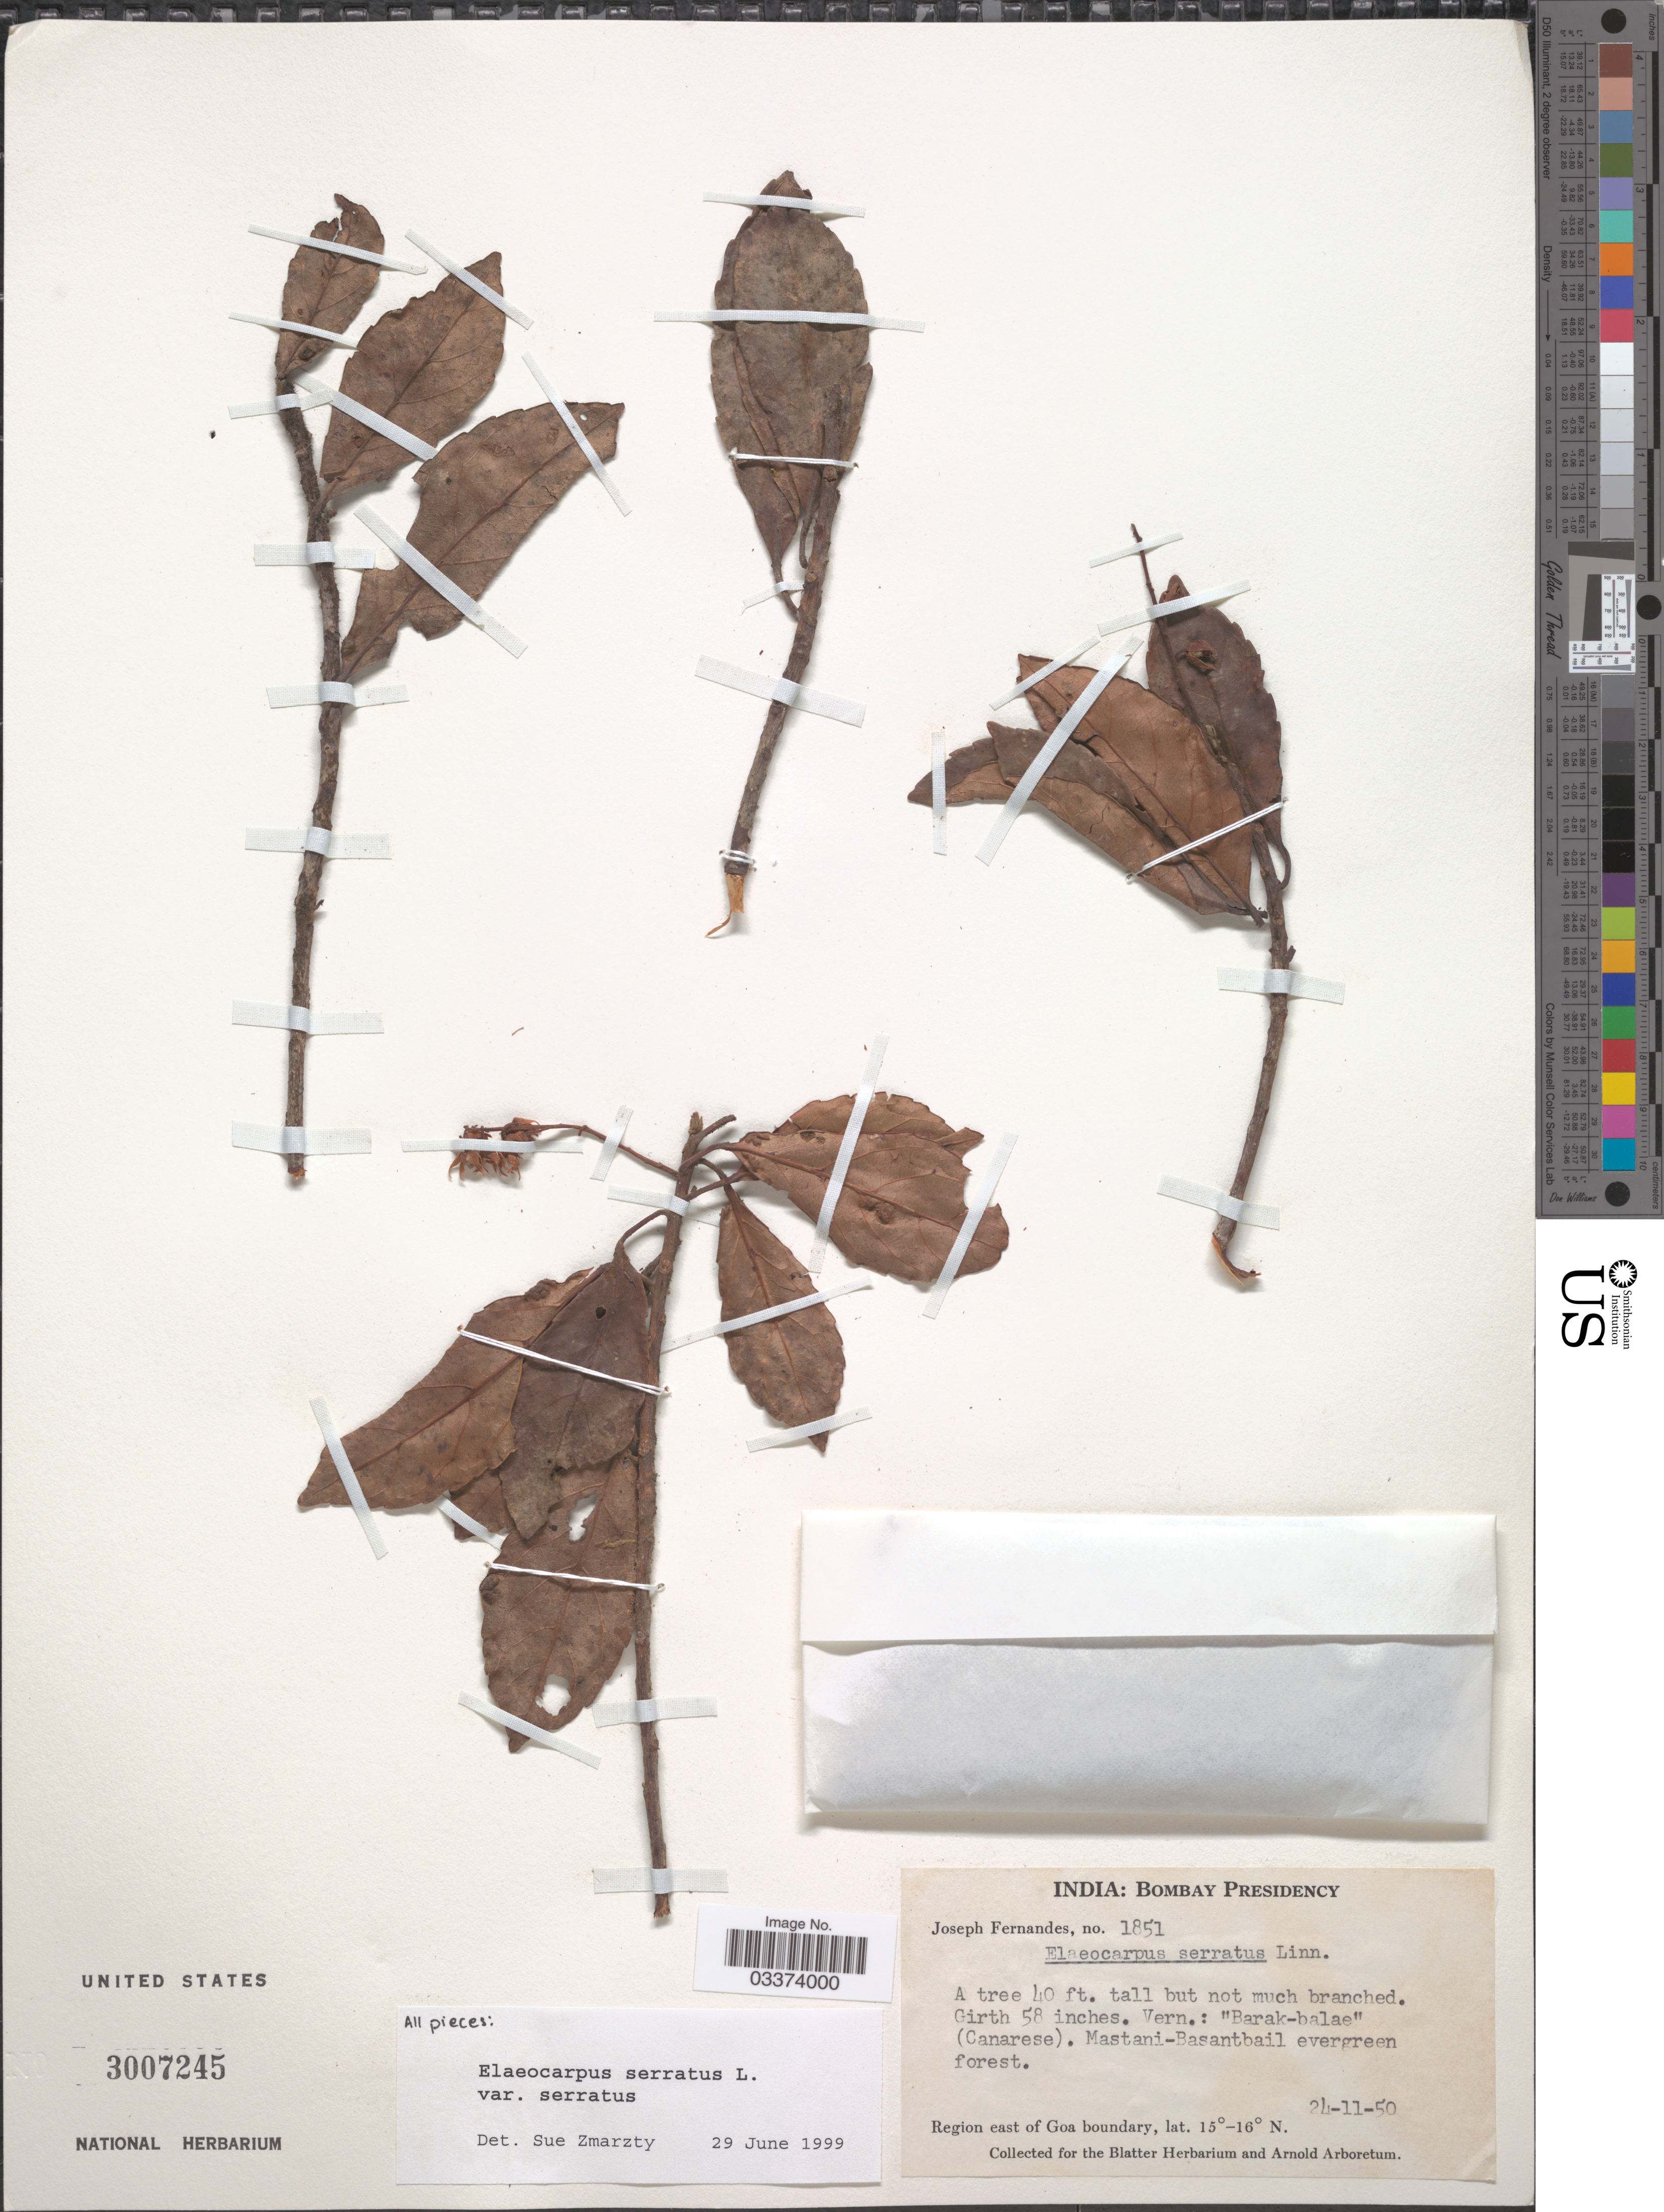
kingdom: Plantae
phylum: Tracheophyta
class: Magnoliopsida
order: Oxalidales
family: Elaeocarpaceae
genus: Elaeocarpus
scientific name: Elaeocarpus serratus var. serratus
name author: L.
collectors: J. Fernandes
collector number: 1851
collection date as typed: Transcribed d/m/y: 24/11/50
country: India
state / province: Goa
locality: Bombay Presidency. Region east of Goa boundary.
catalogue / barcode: US 3007245